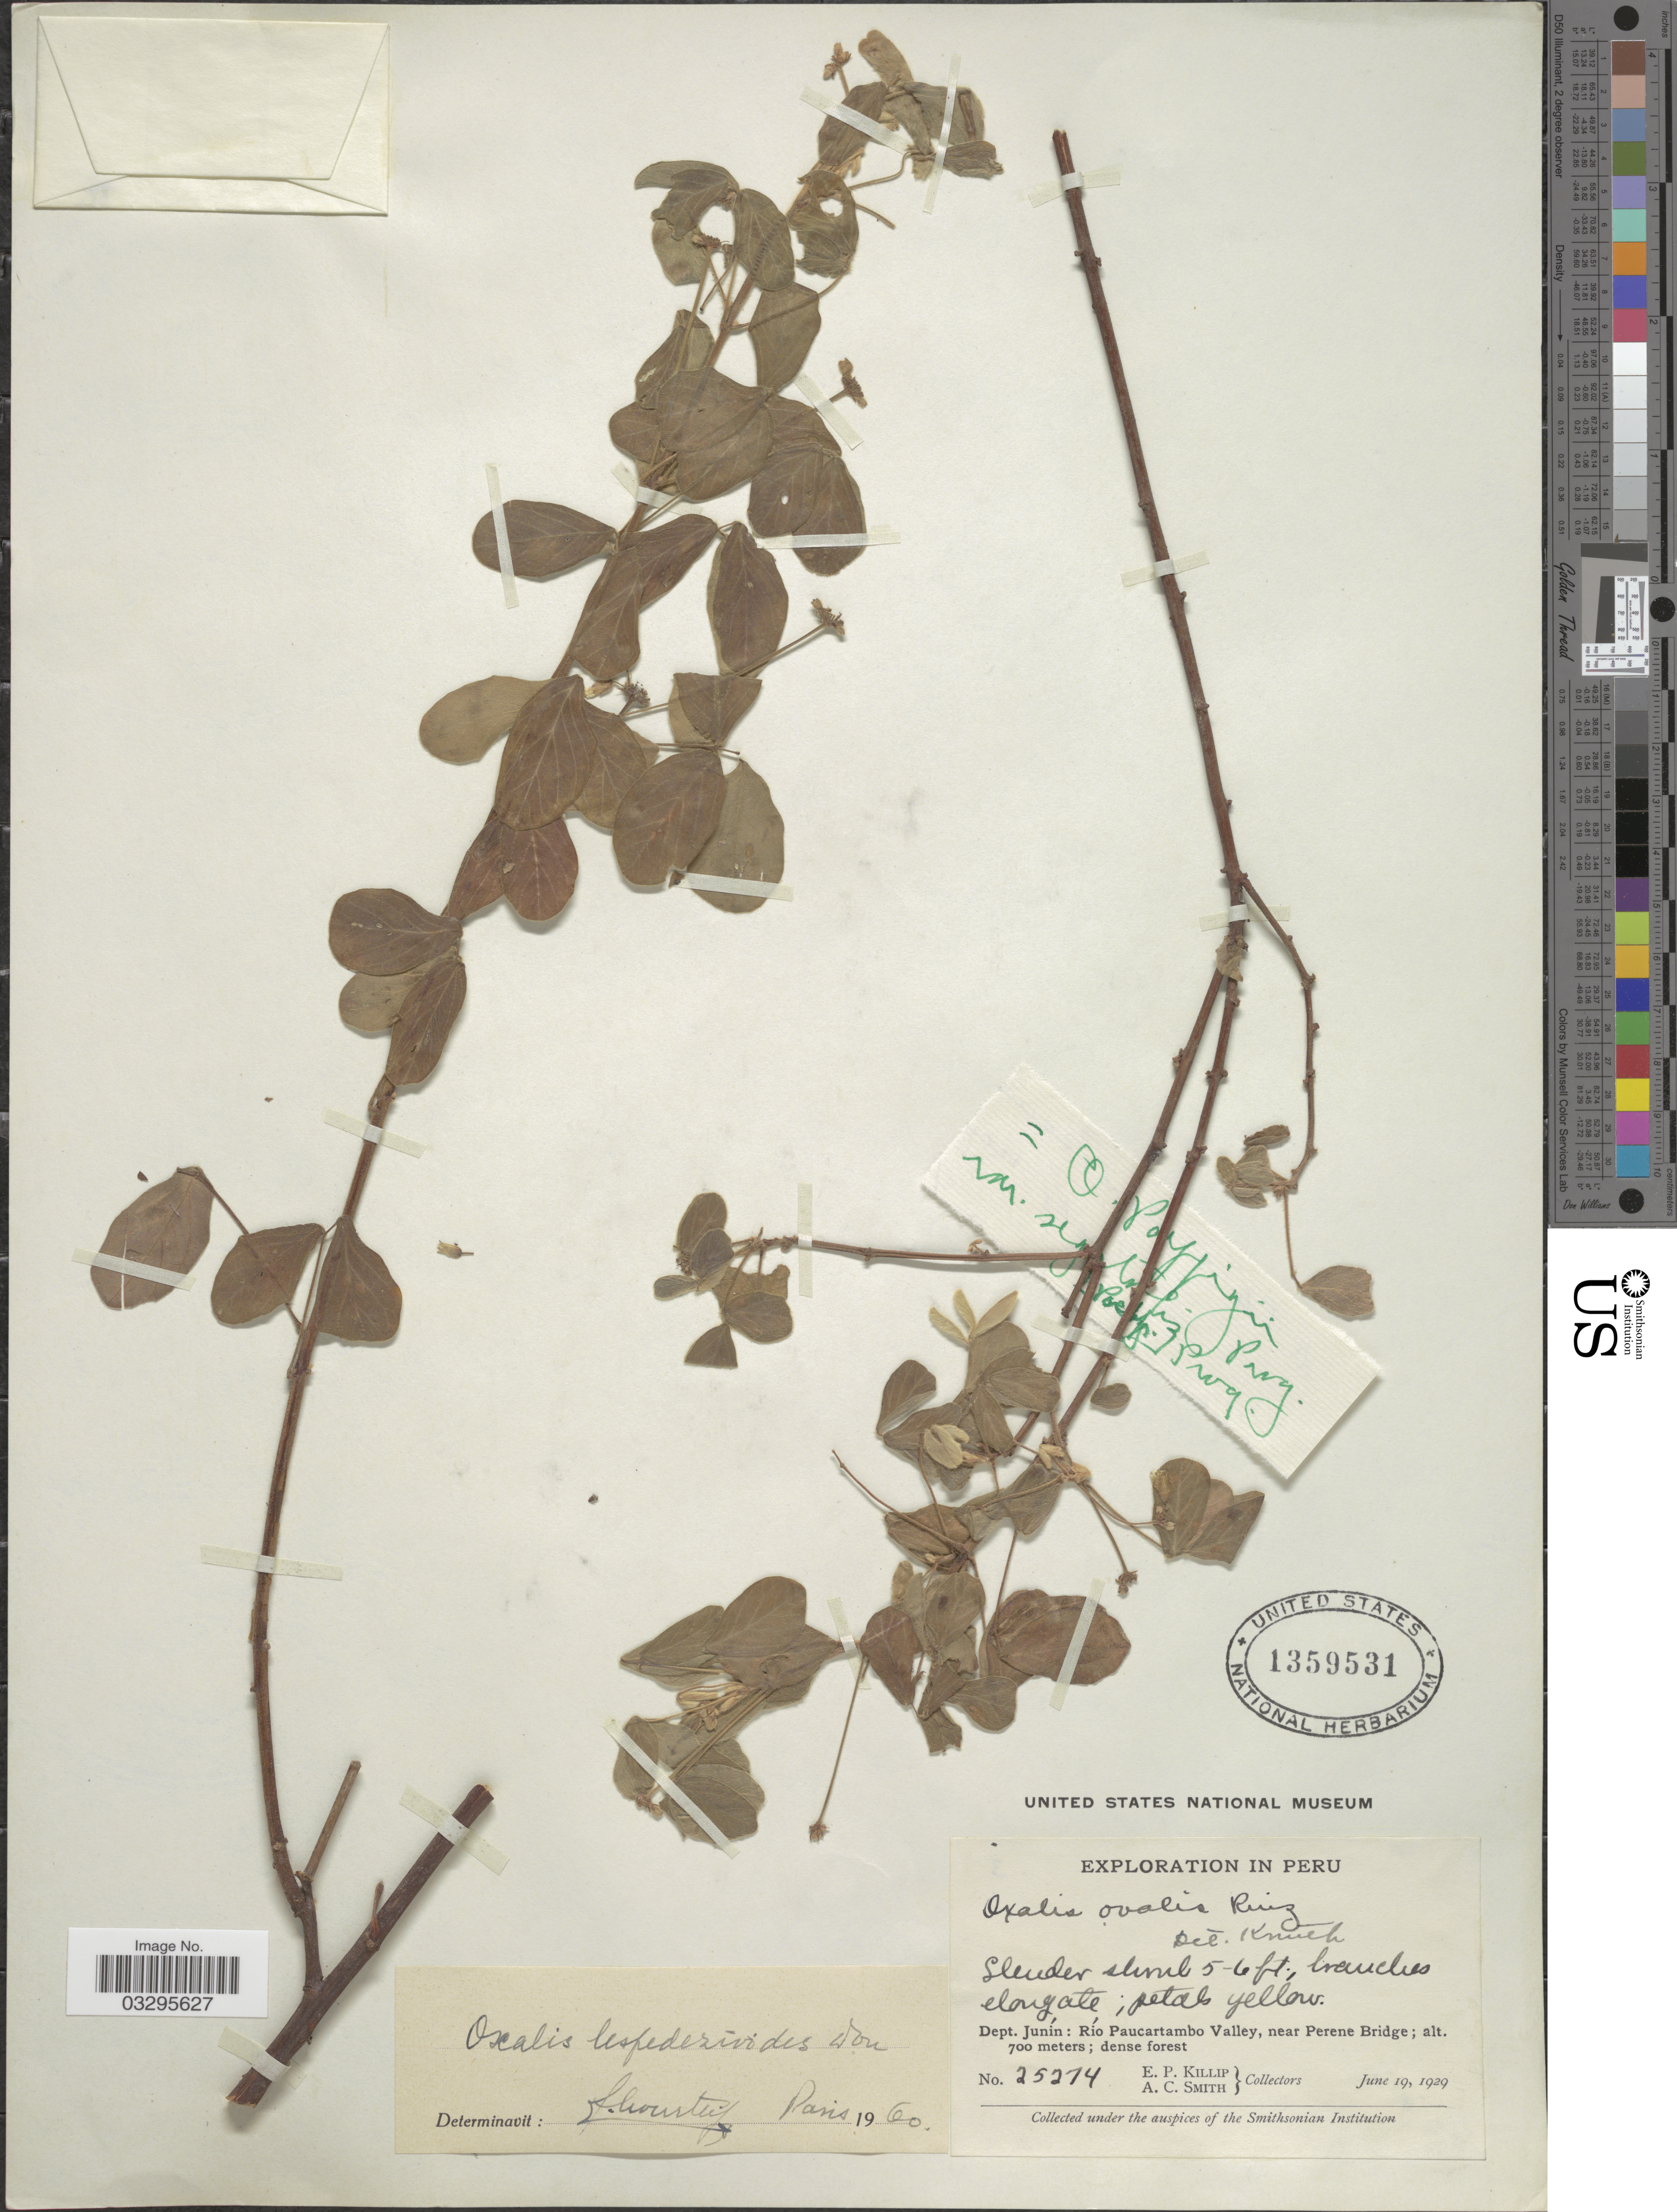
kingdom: Plantae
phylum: Tracheophyta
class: Magnoliopsida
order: Oxalidales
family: Oxalidaceae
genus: Oxalis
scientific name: Oxalis lespedezioides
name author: G. Don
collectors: E. P. Killip & A. C. Smith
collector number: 25274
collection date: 1929-06-19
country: Peru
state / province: Junín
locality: Dept. Junín: Rio Paucartambo Valley, near Perene Bridge.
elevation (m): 700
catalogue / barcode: US 1359531